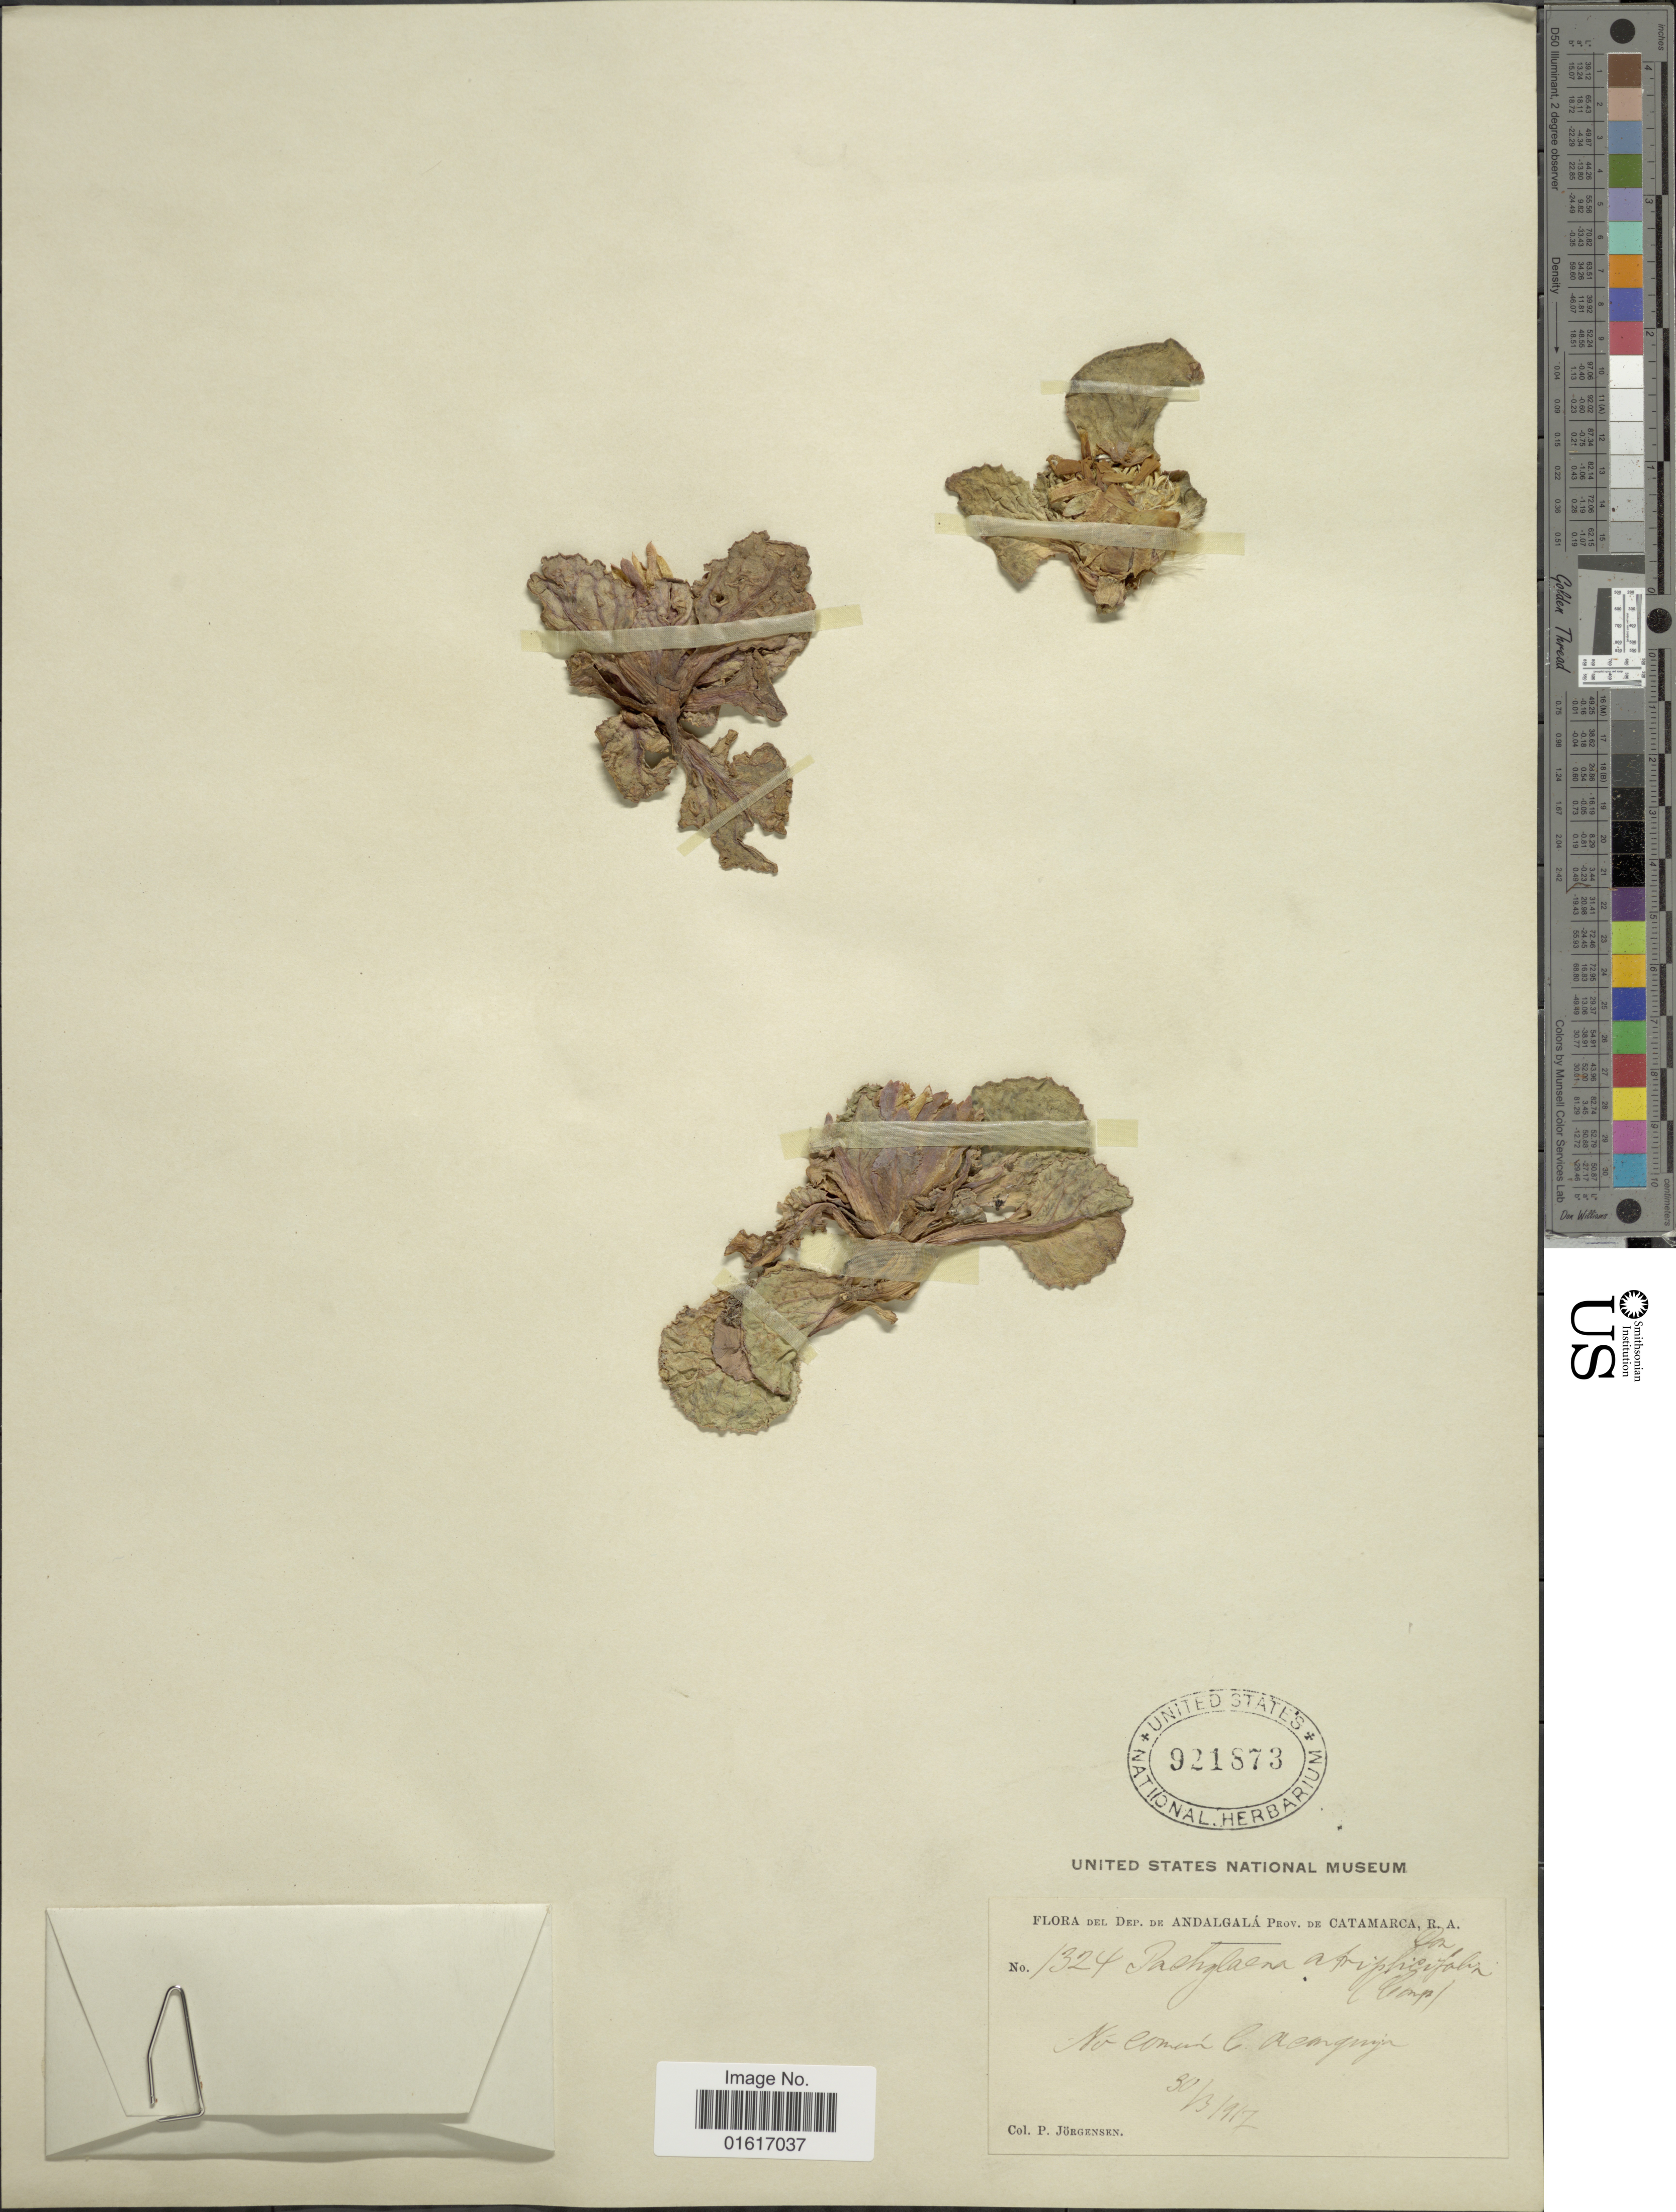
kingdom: Plantae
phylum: Tracheophyta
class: Magnoliopsida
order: Asterales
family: Asteraceae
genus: Pachylaena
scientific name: Pachylaena atriplicifolia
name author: D. Don ex Arn.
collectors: P. Jörgensen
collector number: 1324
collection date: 1917-03-30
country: Argentina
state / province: Catamarca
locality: Dep. de Andalgala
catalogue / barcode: US 921873